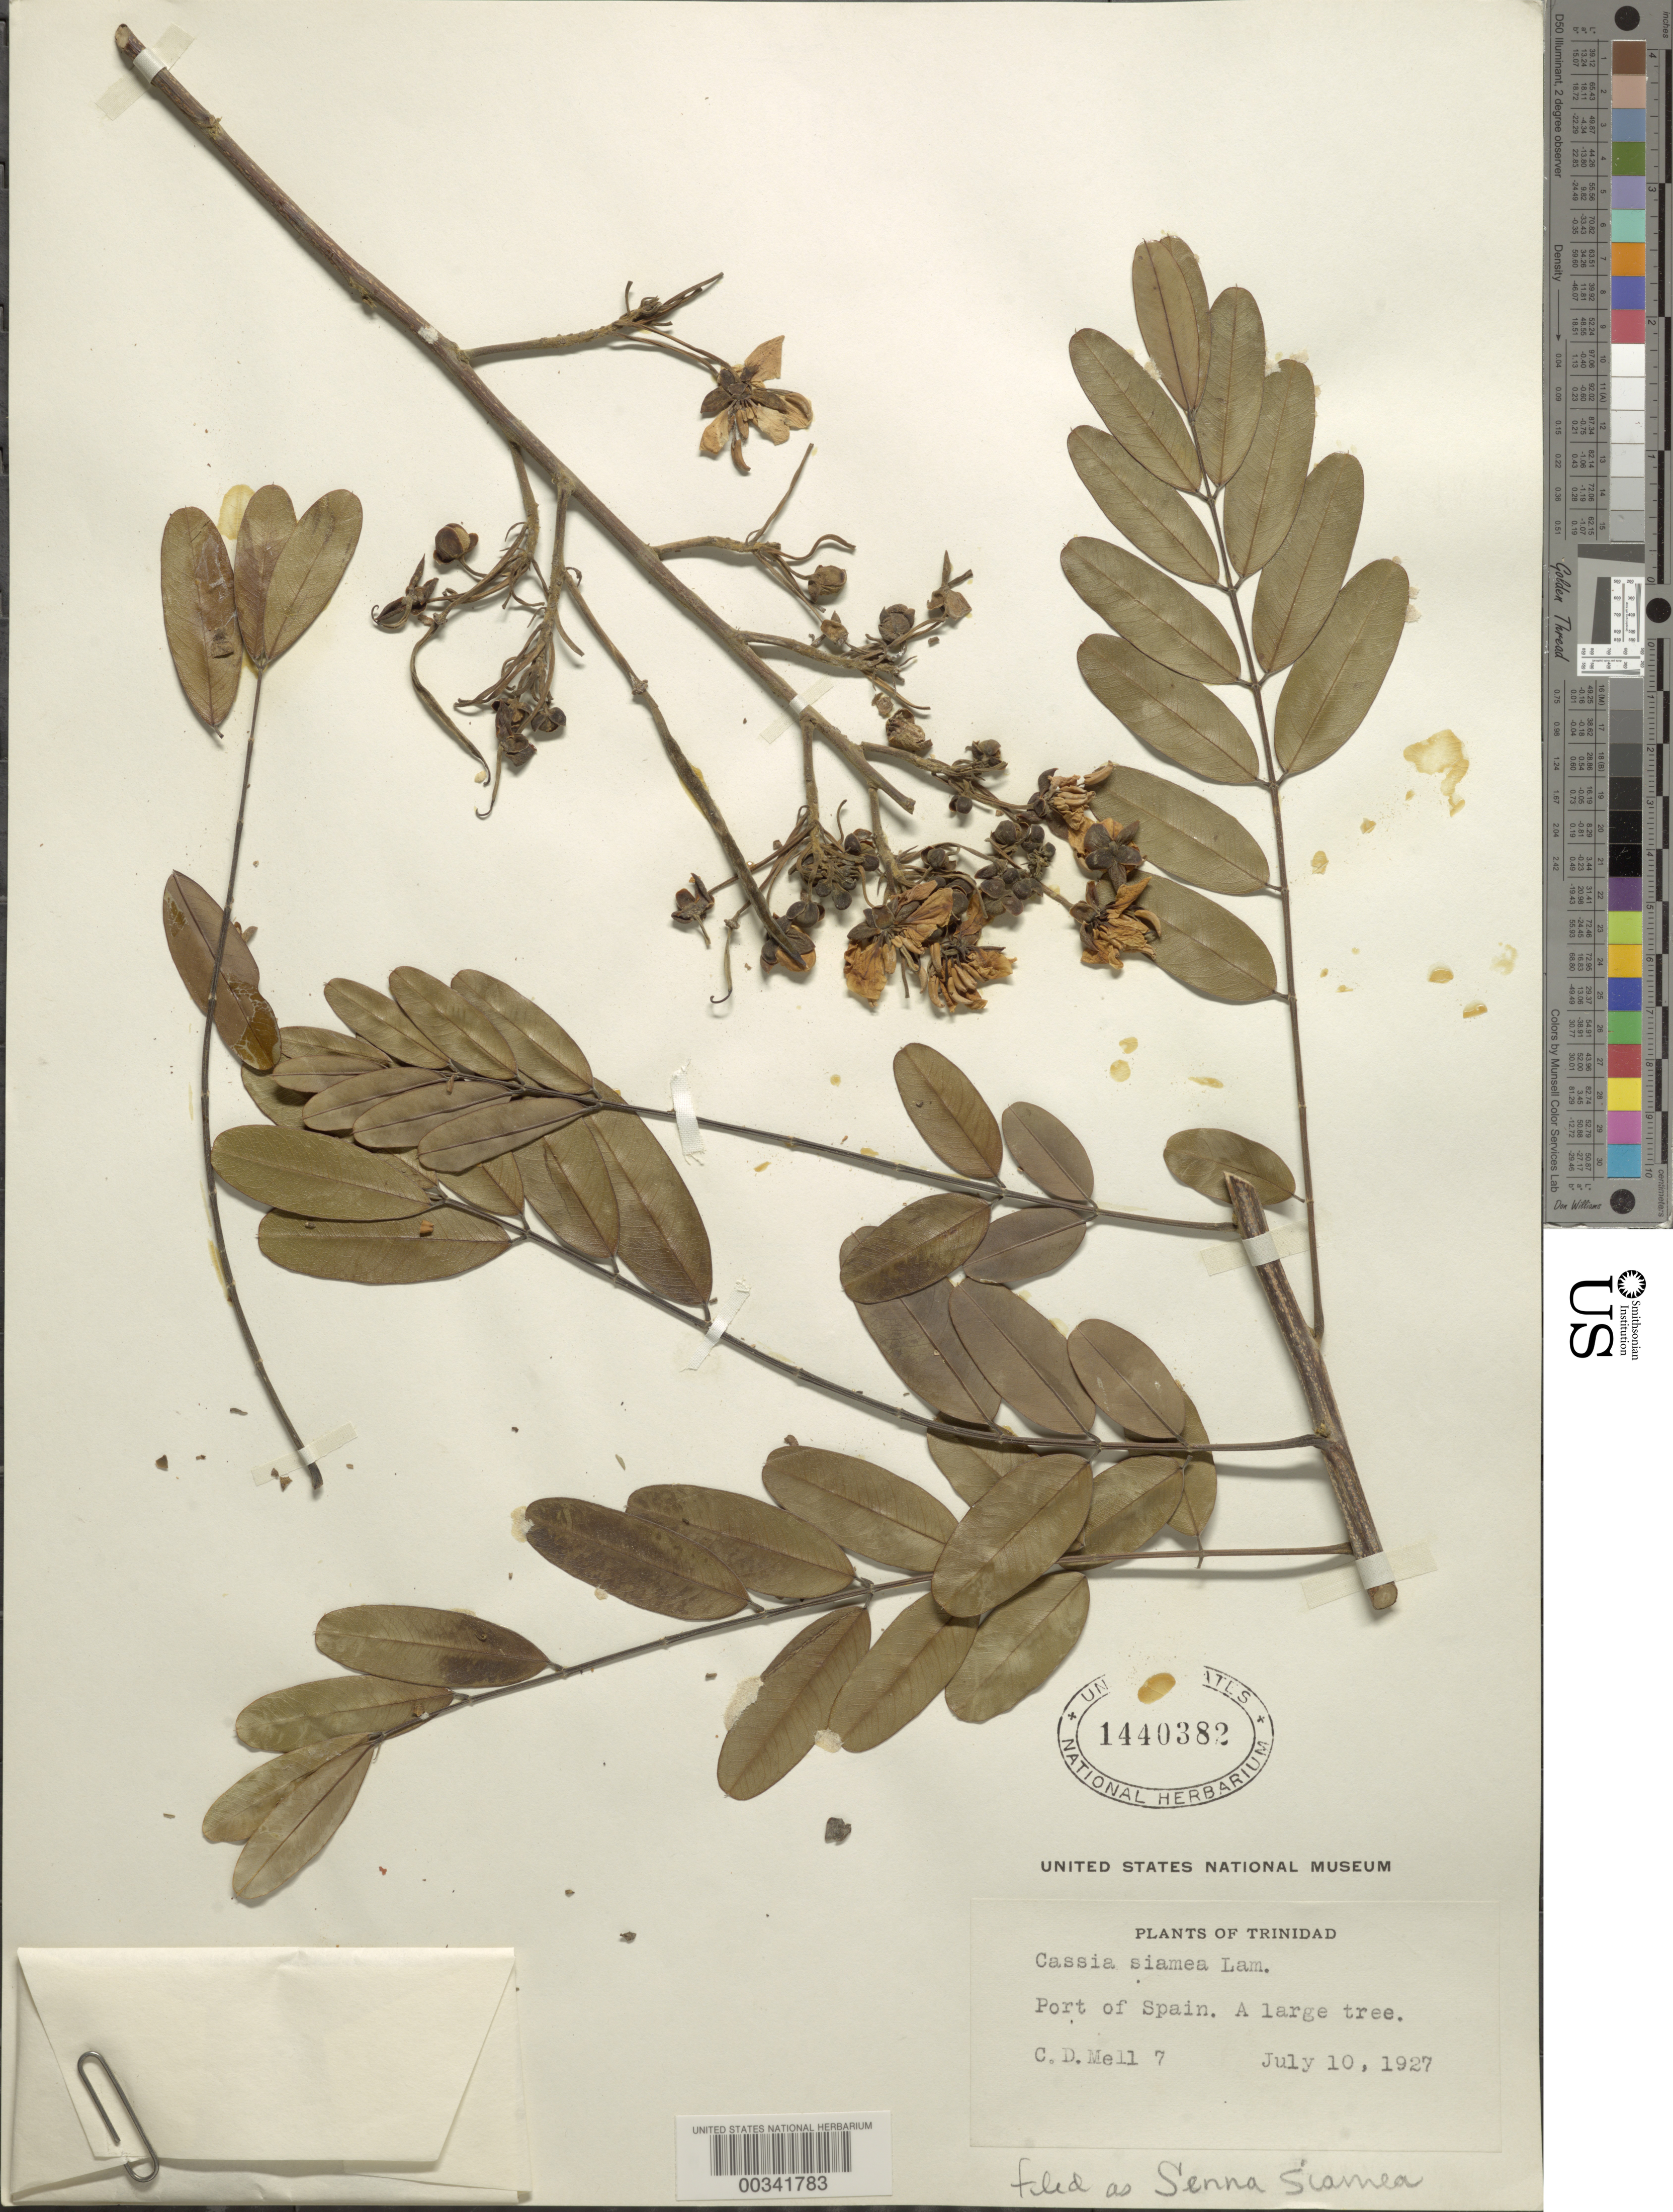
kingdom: Plantae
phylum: Tracheophyta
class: Magnoliopsida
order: Fabales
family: Fabaceae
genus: Senna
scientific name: Senna siamea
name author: (Lam.) H.S. Irwin & Barneby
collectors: C. D. Mell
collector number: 7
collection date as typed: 10 Jul 1927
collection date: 1927-07-10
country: Trinidad and Tobago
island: Trinidad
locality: Port of spain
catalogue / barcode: US 1440382